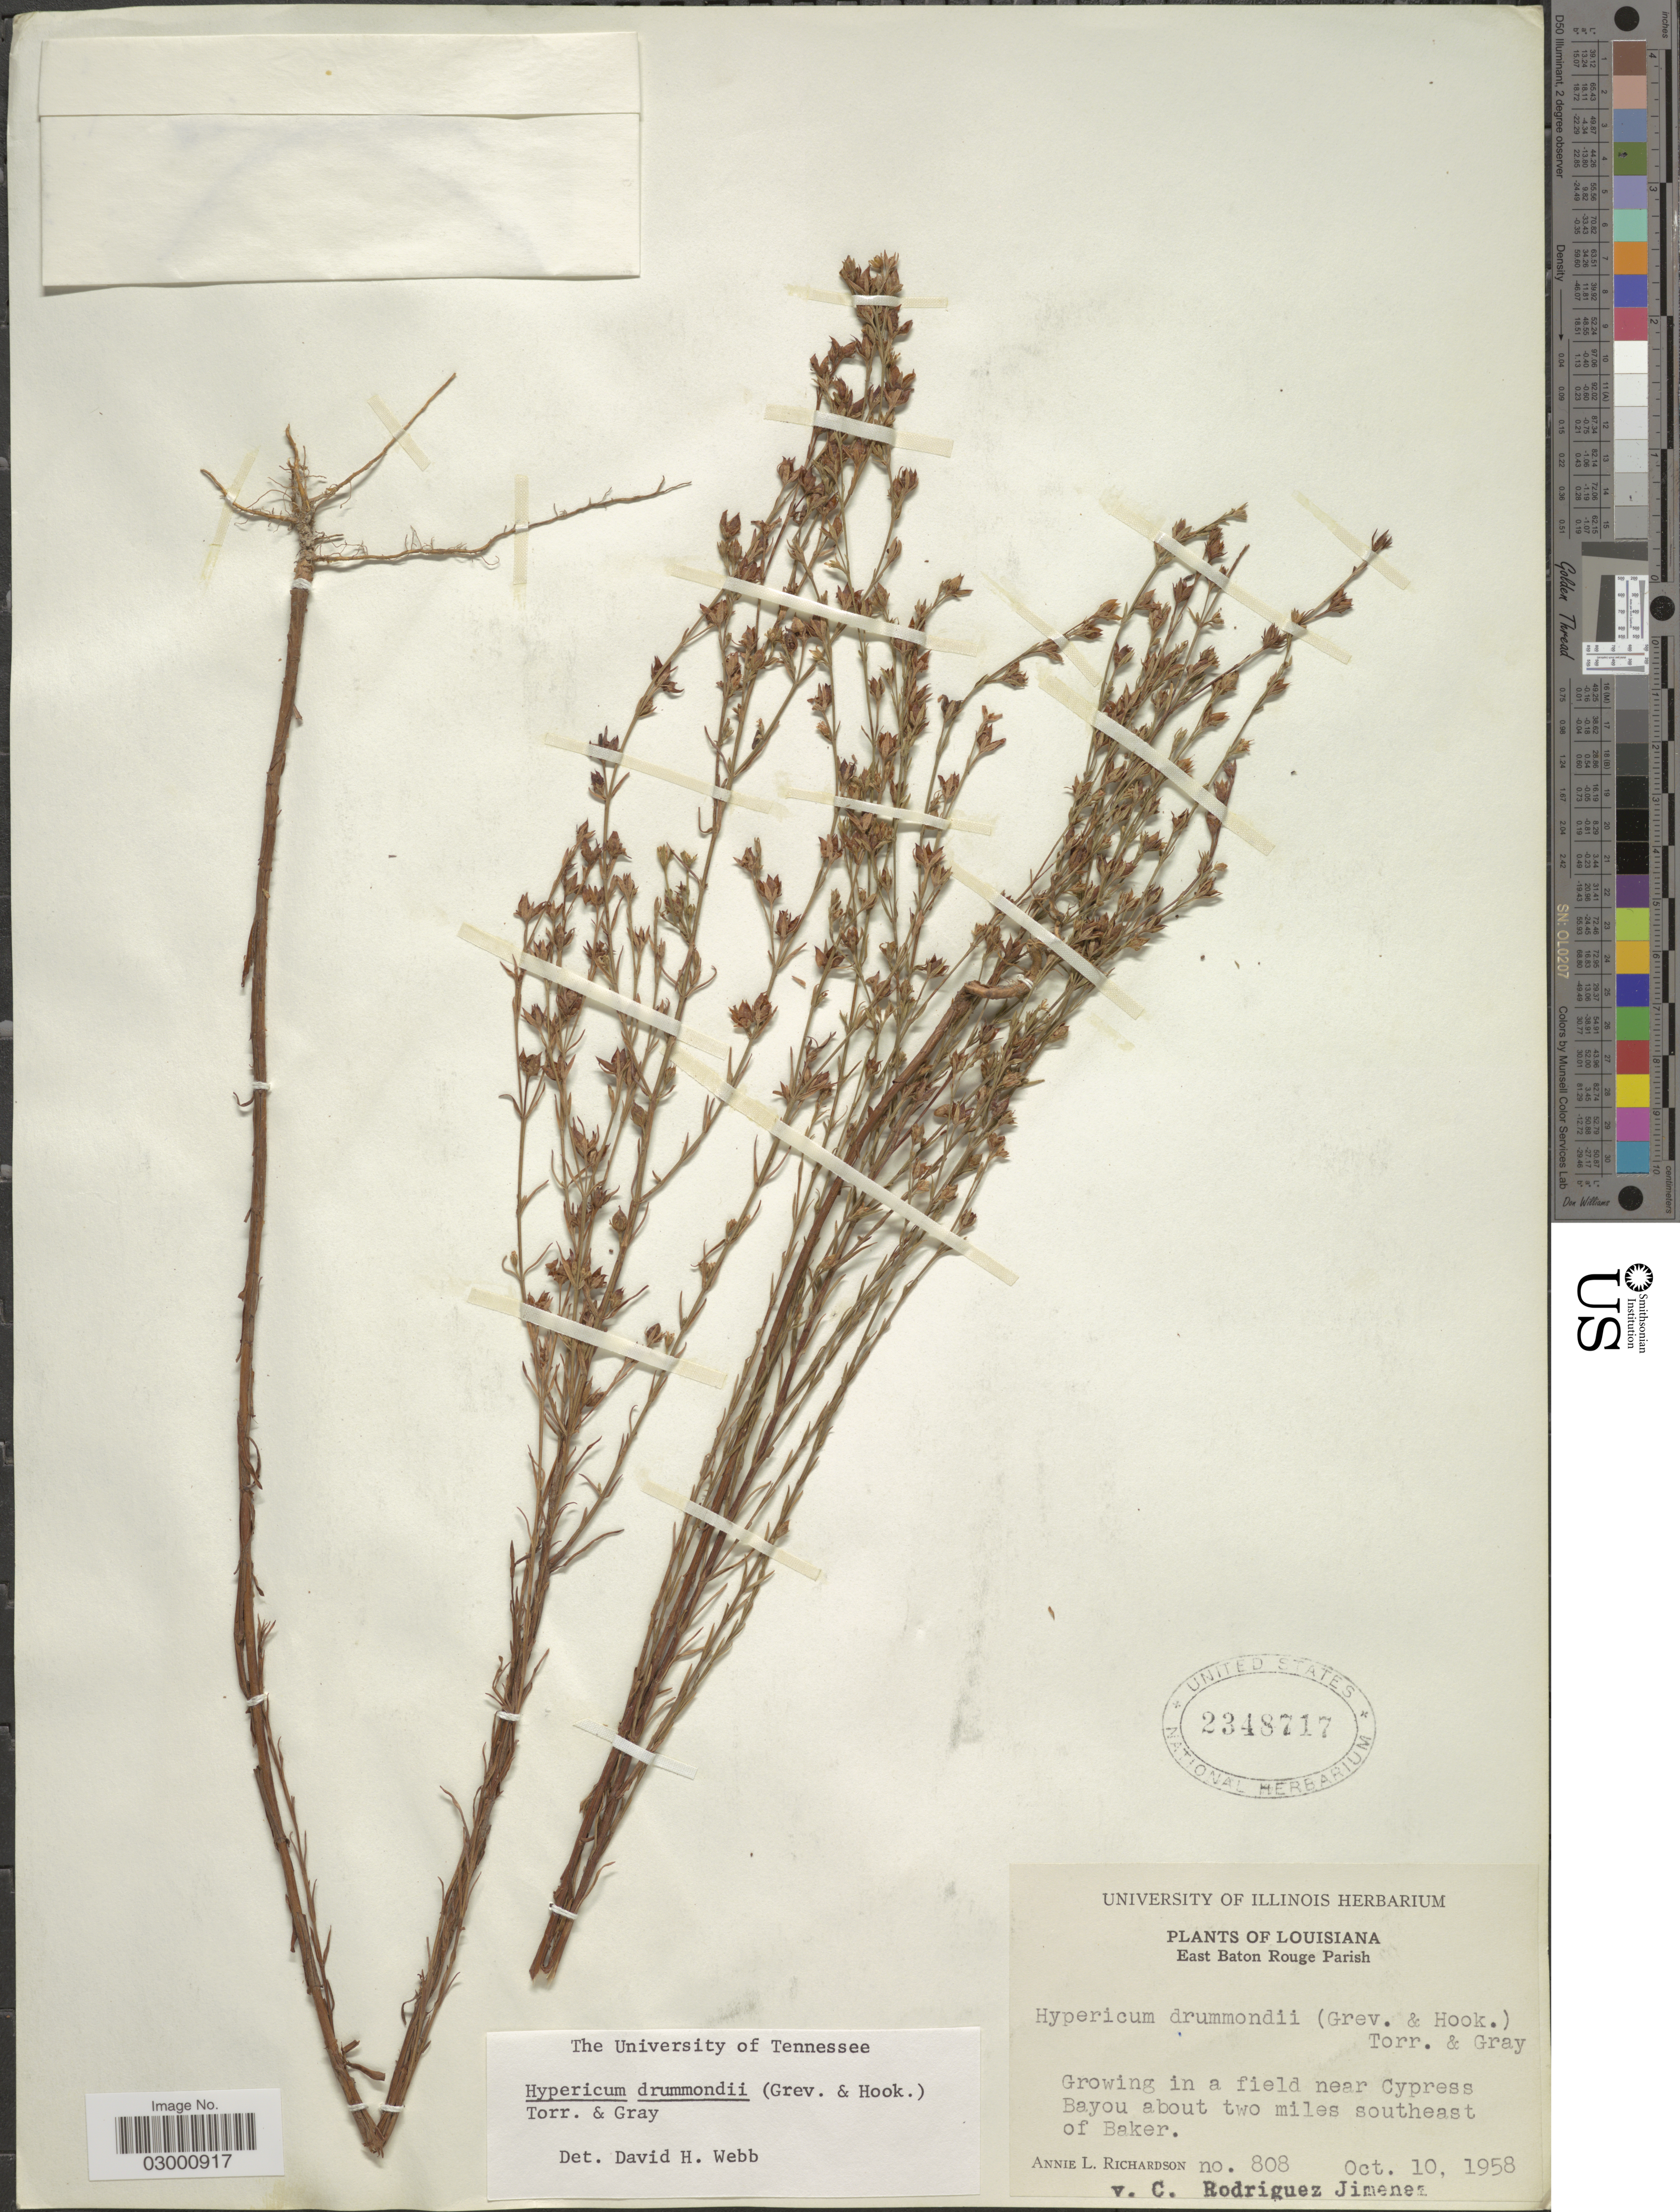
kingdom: Plantae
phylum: Tracheophyta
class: Magnoliopsida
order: Malpighiales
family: Hypericaceae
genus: Hypericum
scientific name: Hypericum drummondii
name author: (Grev. & Hook.) Torr. & A. Gray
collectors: A. L. Richardson & v. C. Rodríguez Jiménez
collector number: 808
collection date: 1958-10-10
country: United States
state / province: Louisiana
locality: East Baton Rouge Parish. Growing in a field near Cypress Bayou about two miles southeast of Baker.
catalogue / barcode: US 2348717